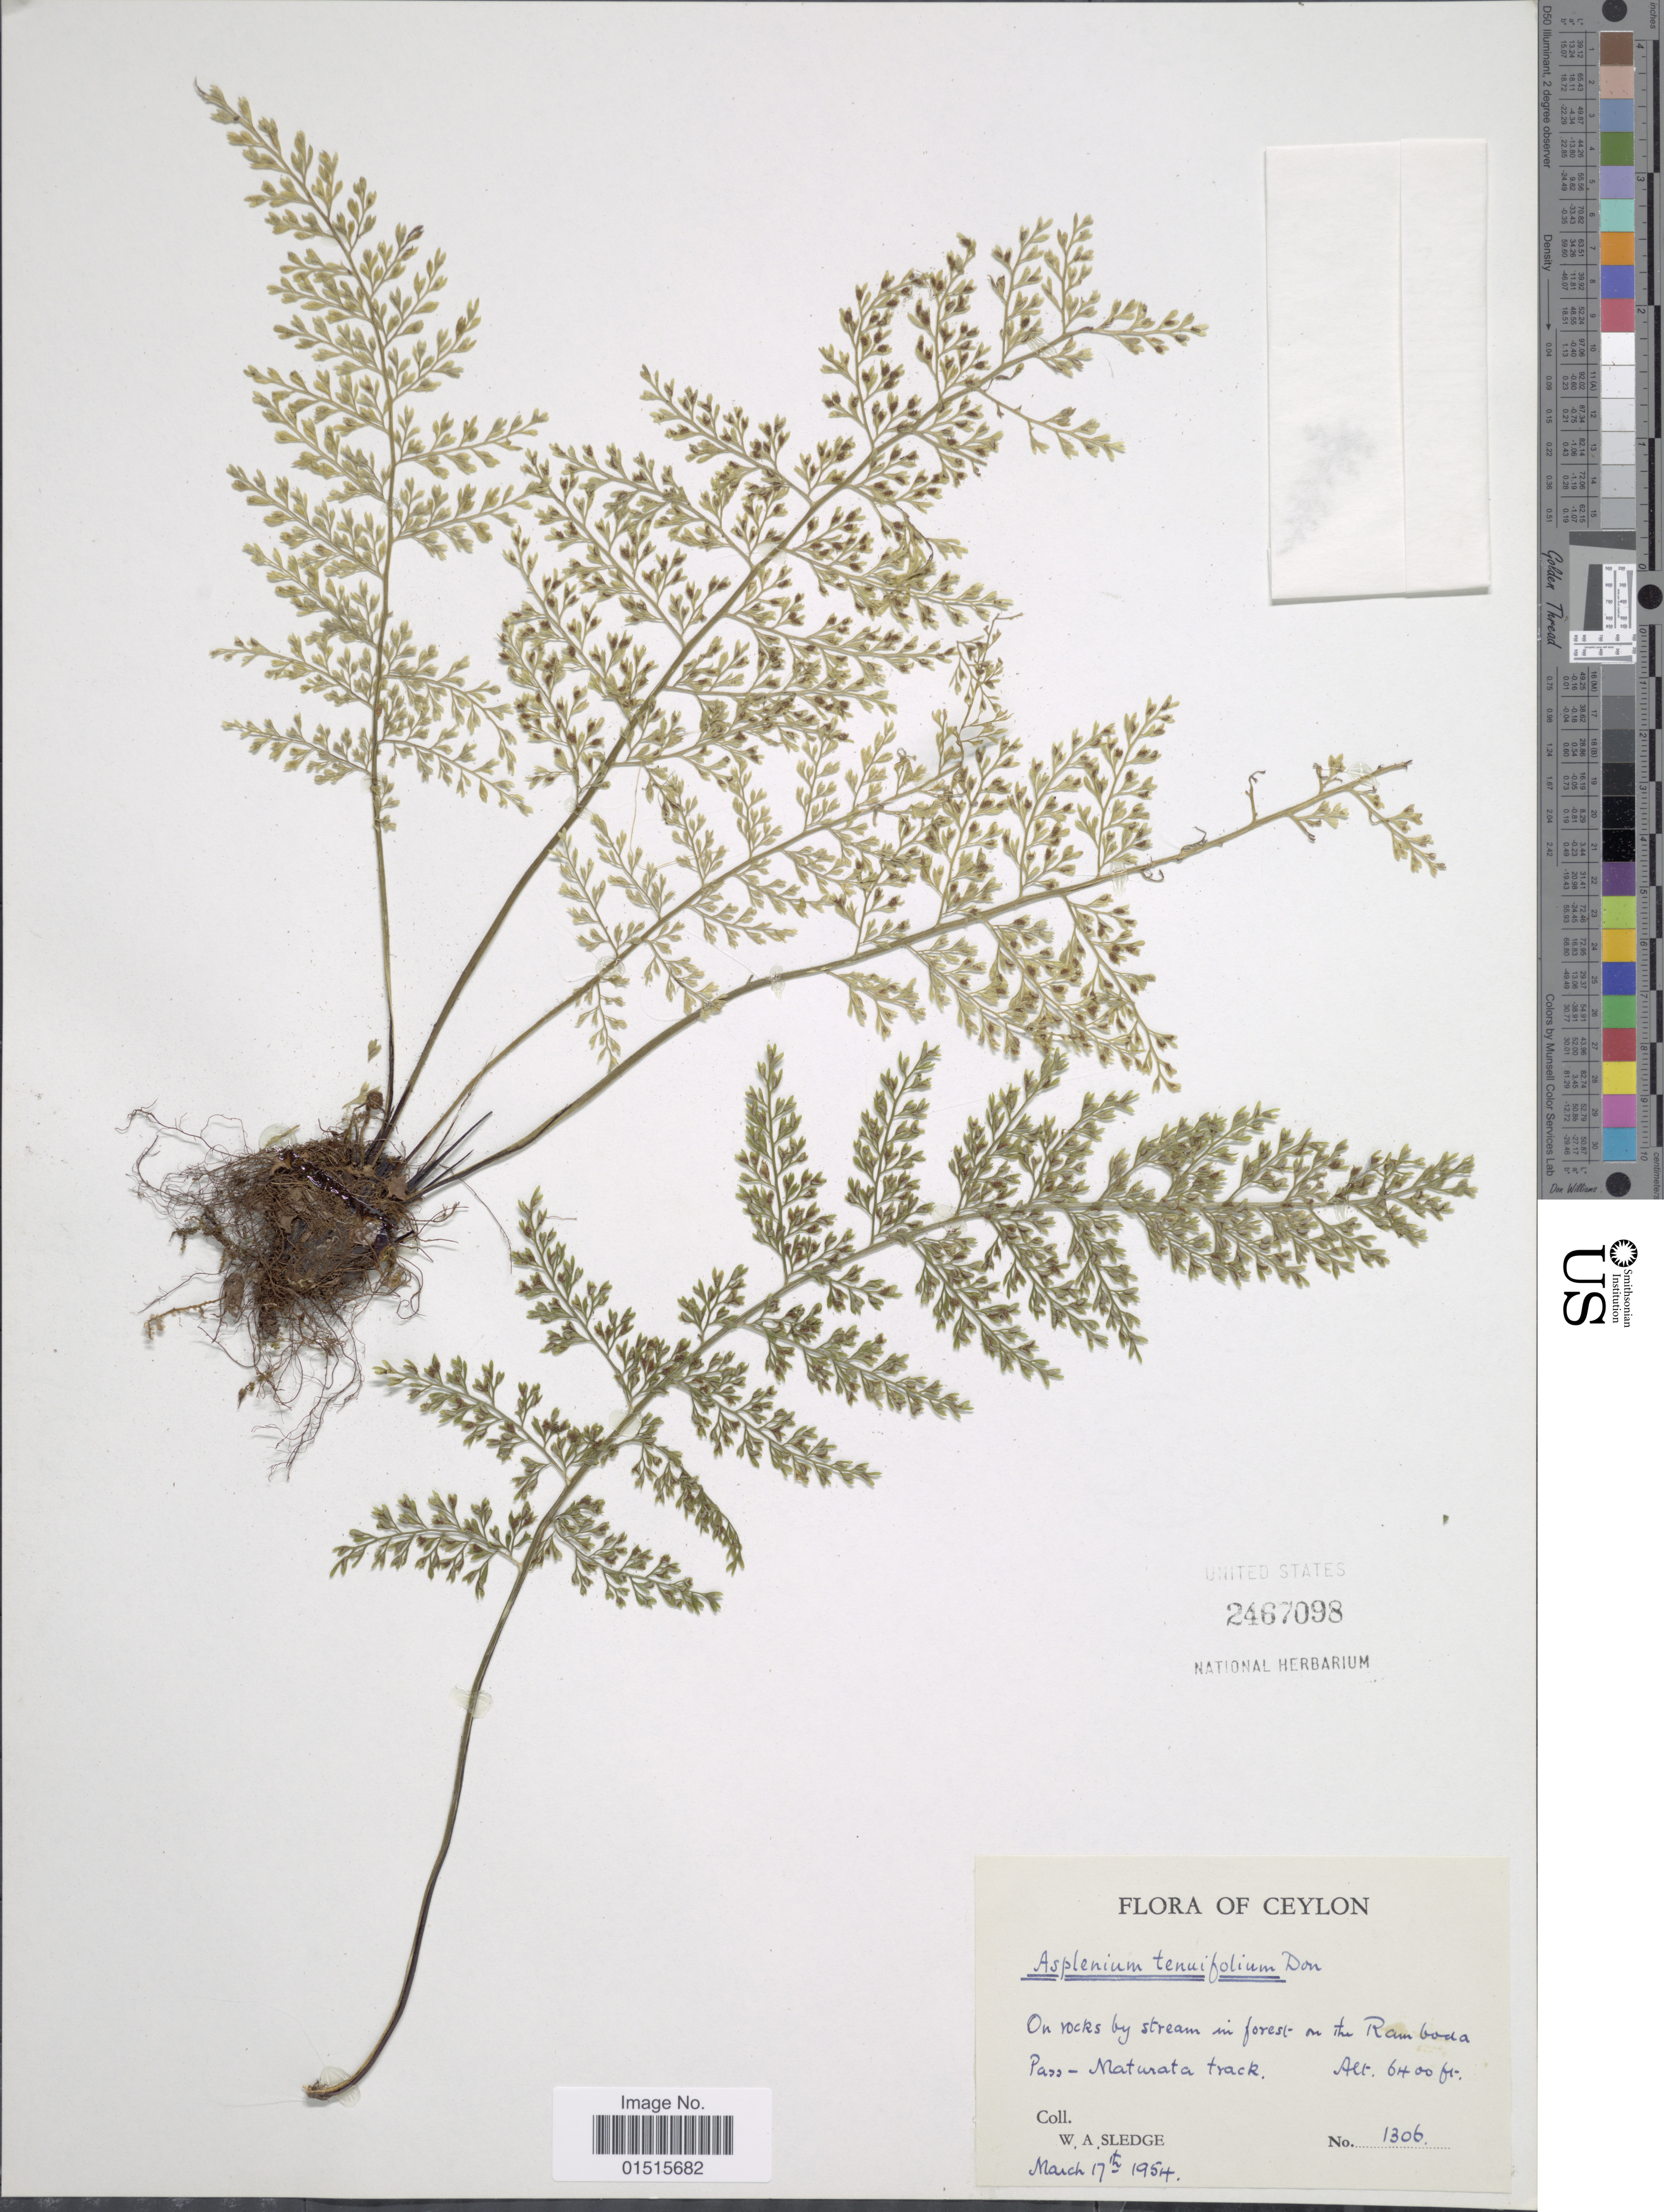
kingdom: Plantae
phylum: Tracheophyta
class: Polypodiopsida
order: Polypodiales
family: Aspleniaceae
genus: Asplenium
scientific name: Asplenium tenuifolium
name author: D. Don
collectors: W. A. Sledge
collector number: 1306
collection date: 1954-03-17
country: Sri Lanka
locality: On rocks by stream in forest on the Ramboda Pass- Naturata track [interpreted]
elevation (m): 1951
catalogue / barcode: US 2467098